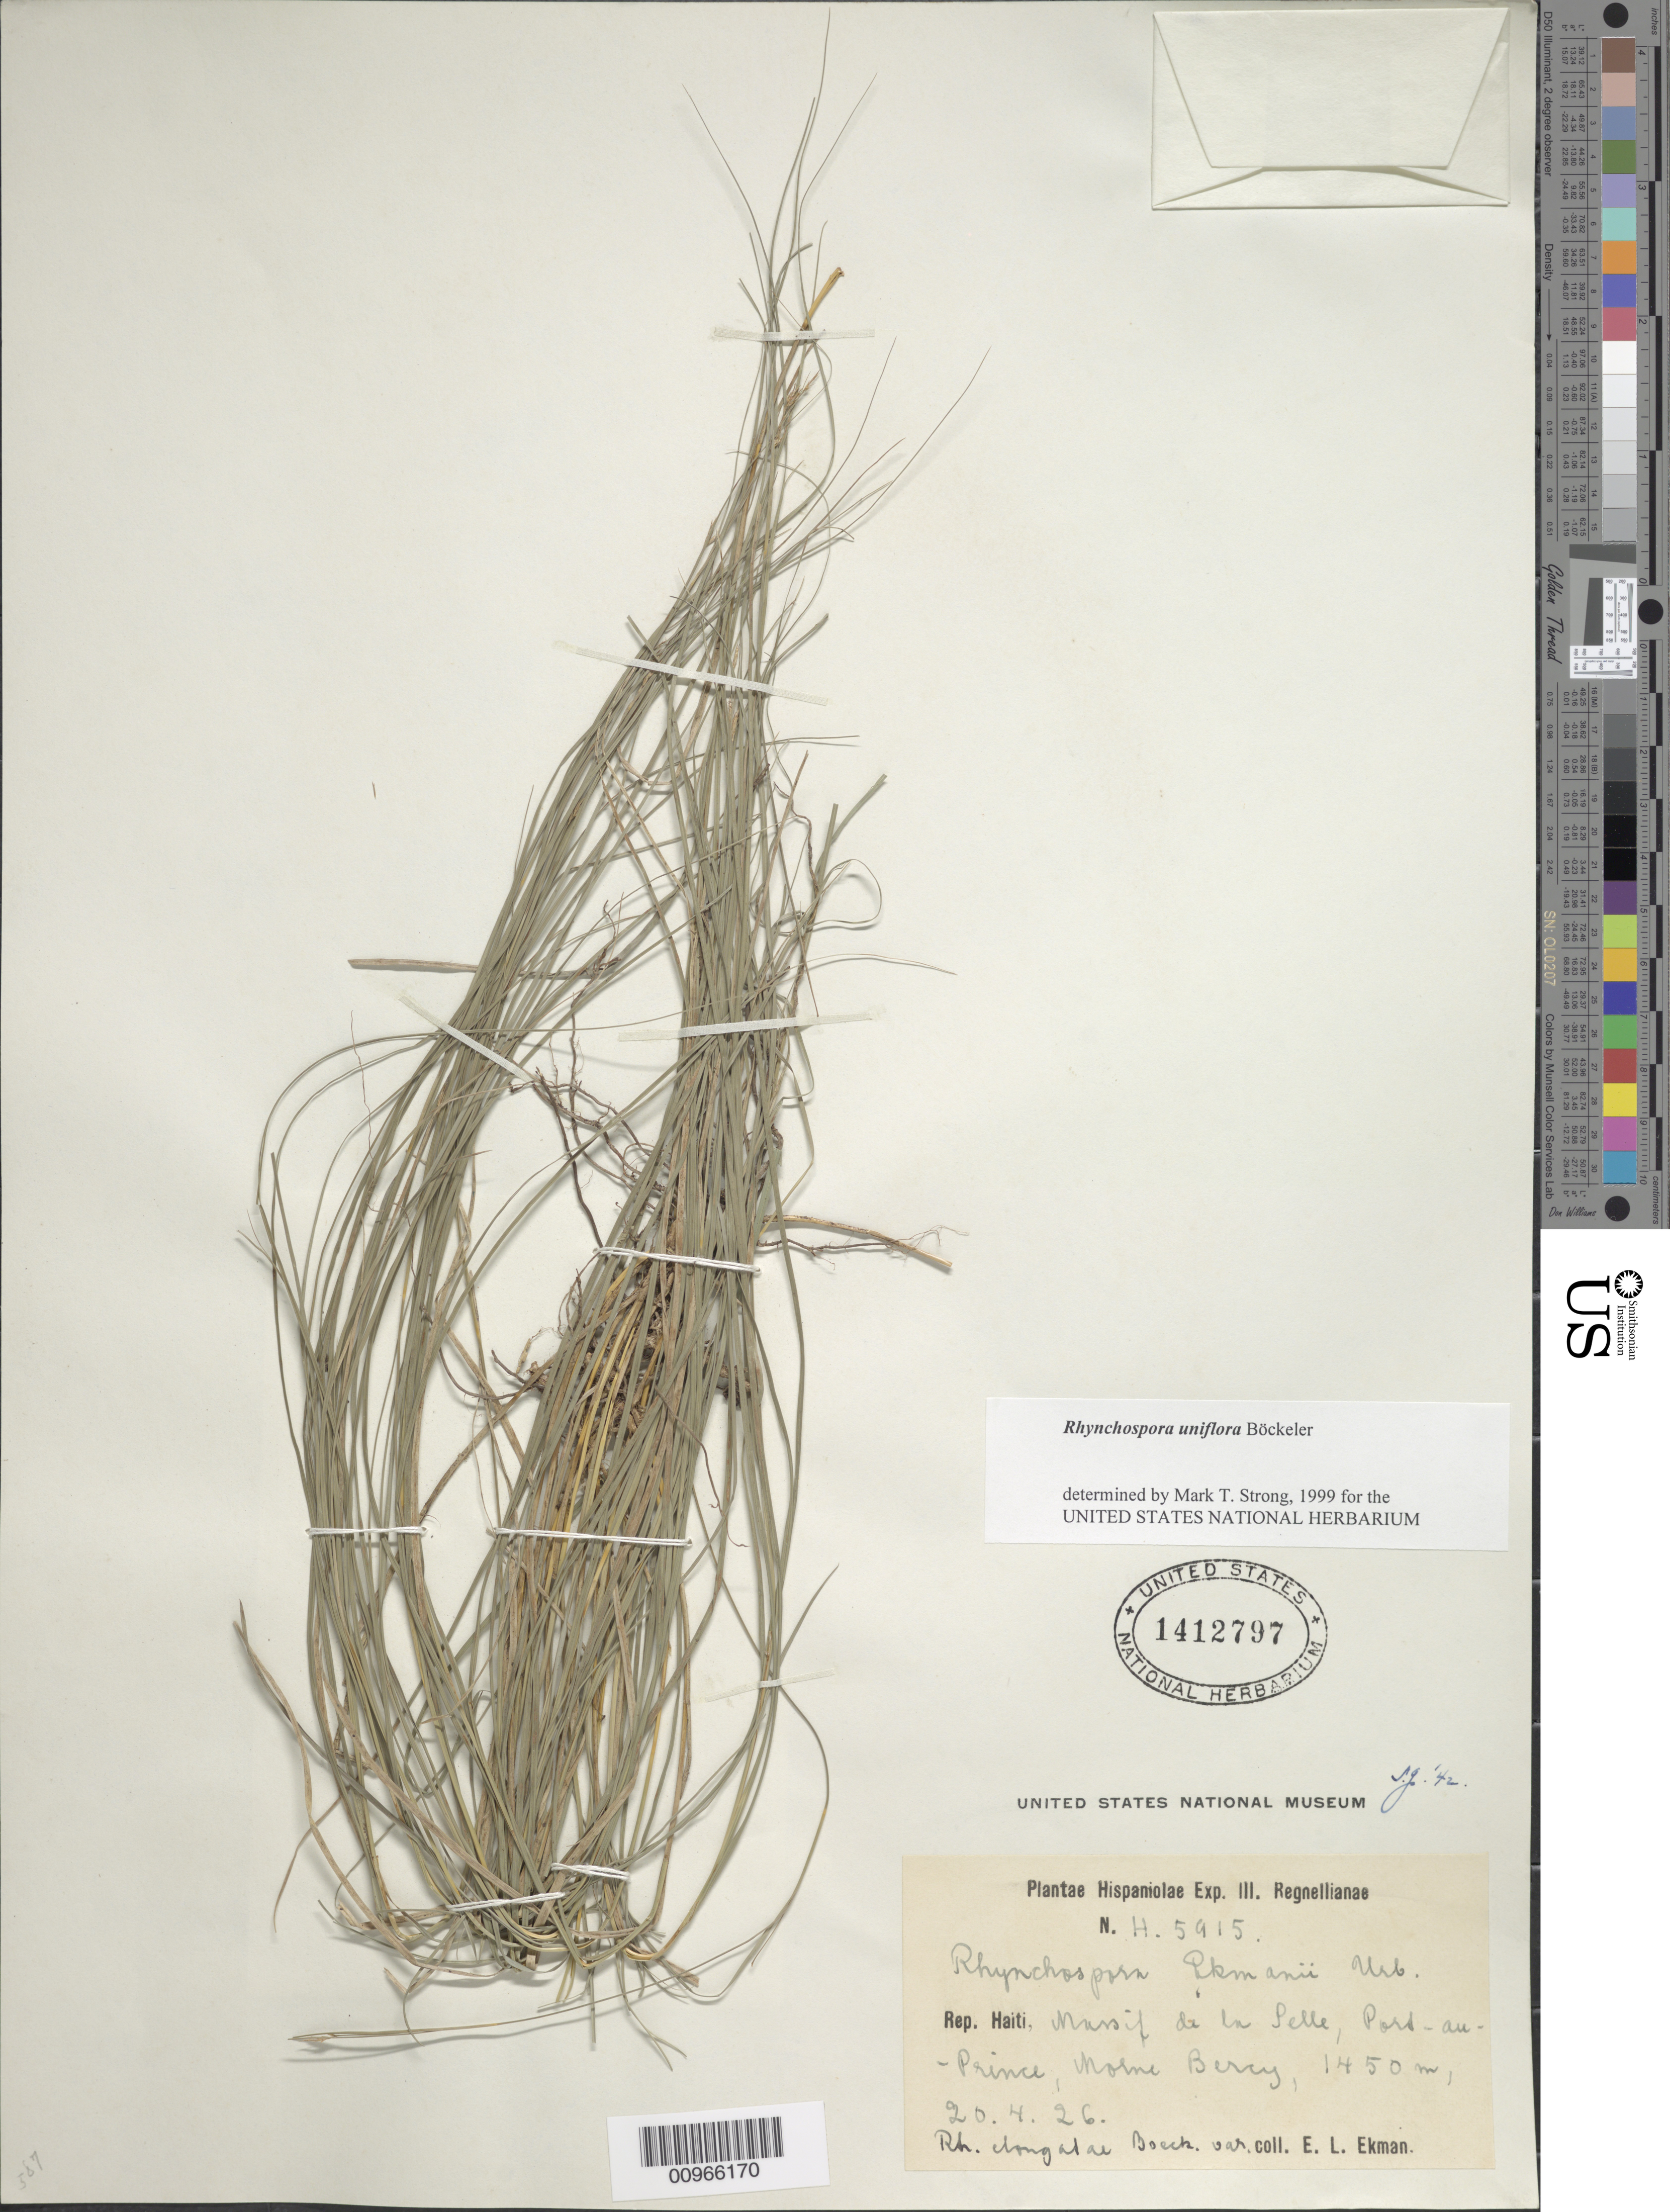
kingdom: Plantae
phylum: Tracheophyta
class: Liliopsida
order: Poales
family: Cyperaceae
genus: Rhynchospora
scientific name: Rhynchospora uniflora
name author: Boeckeler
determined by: Strong, M. T., (US), Smithsonian Institution - National Museum of Natural History (UNITED STATES)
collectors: E. L. Ekman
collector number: H 5915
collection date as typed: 20 Apr 1926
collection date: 1926-04-20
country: Haiti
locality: Massif de la Selle, Port au Prince, Morne Berry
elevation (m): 1450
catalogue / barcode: US 1412797